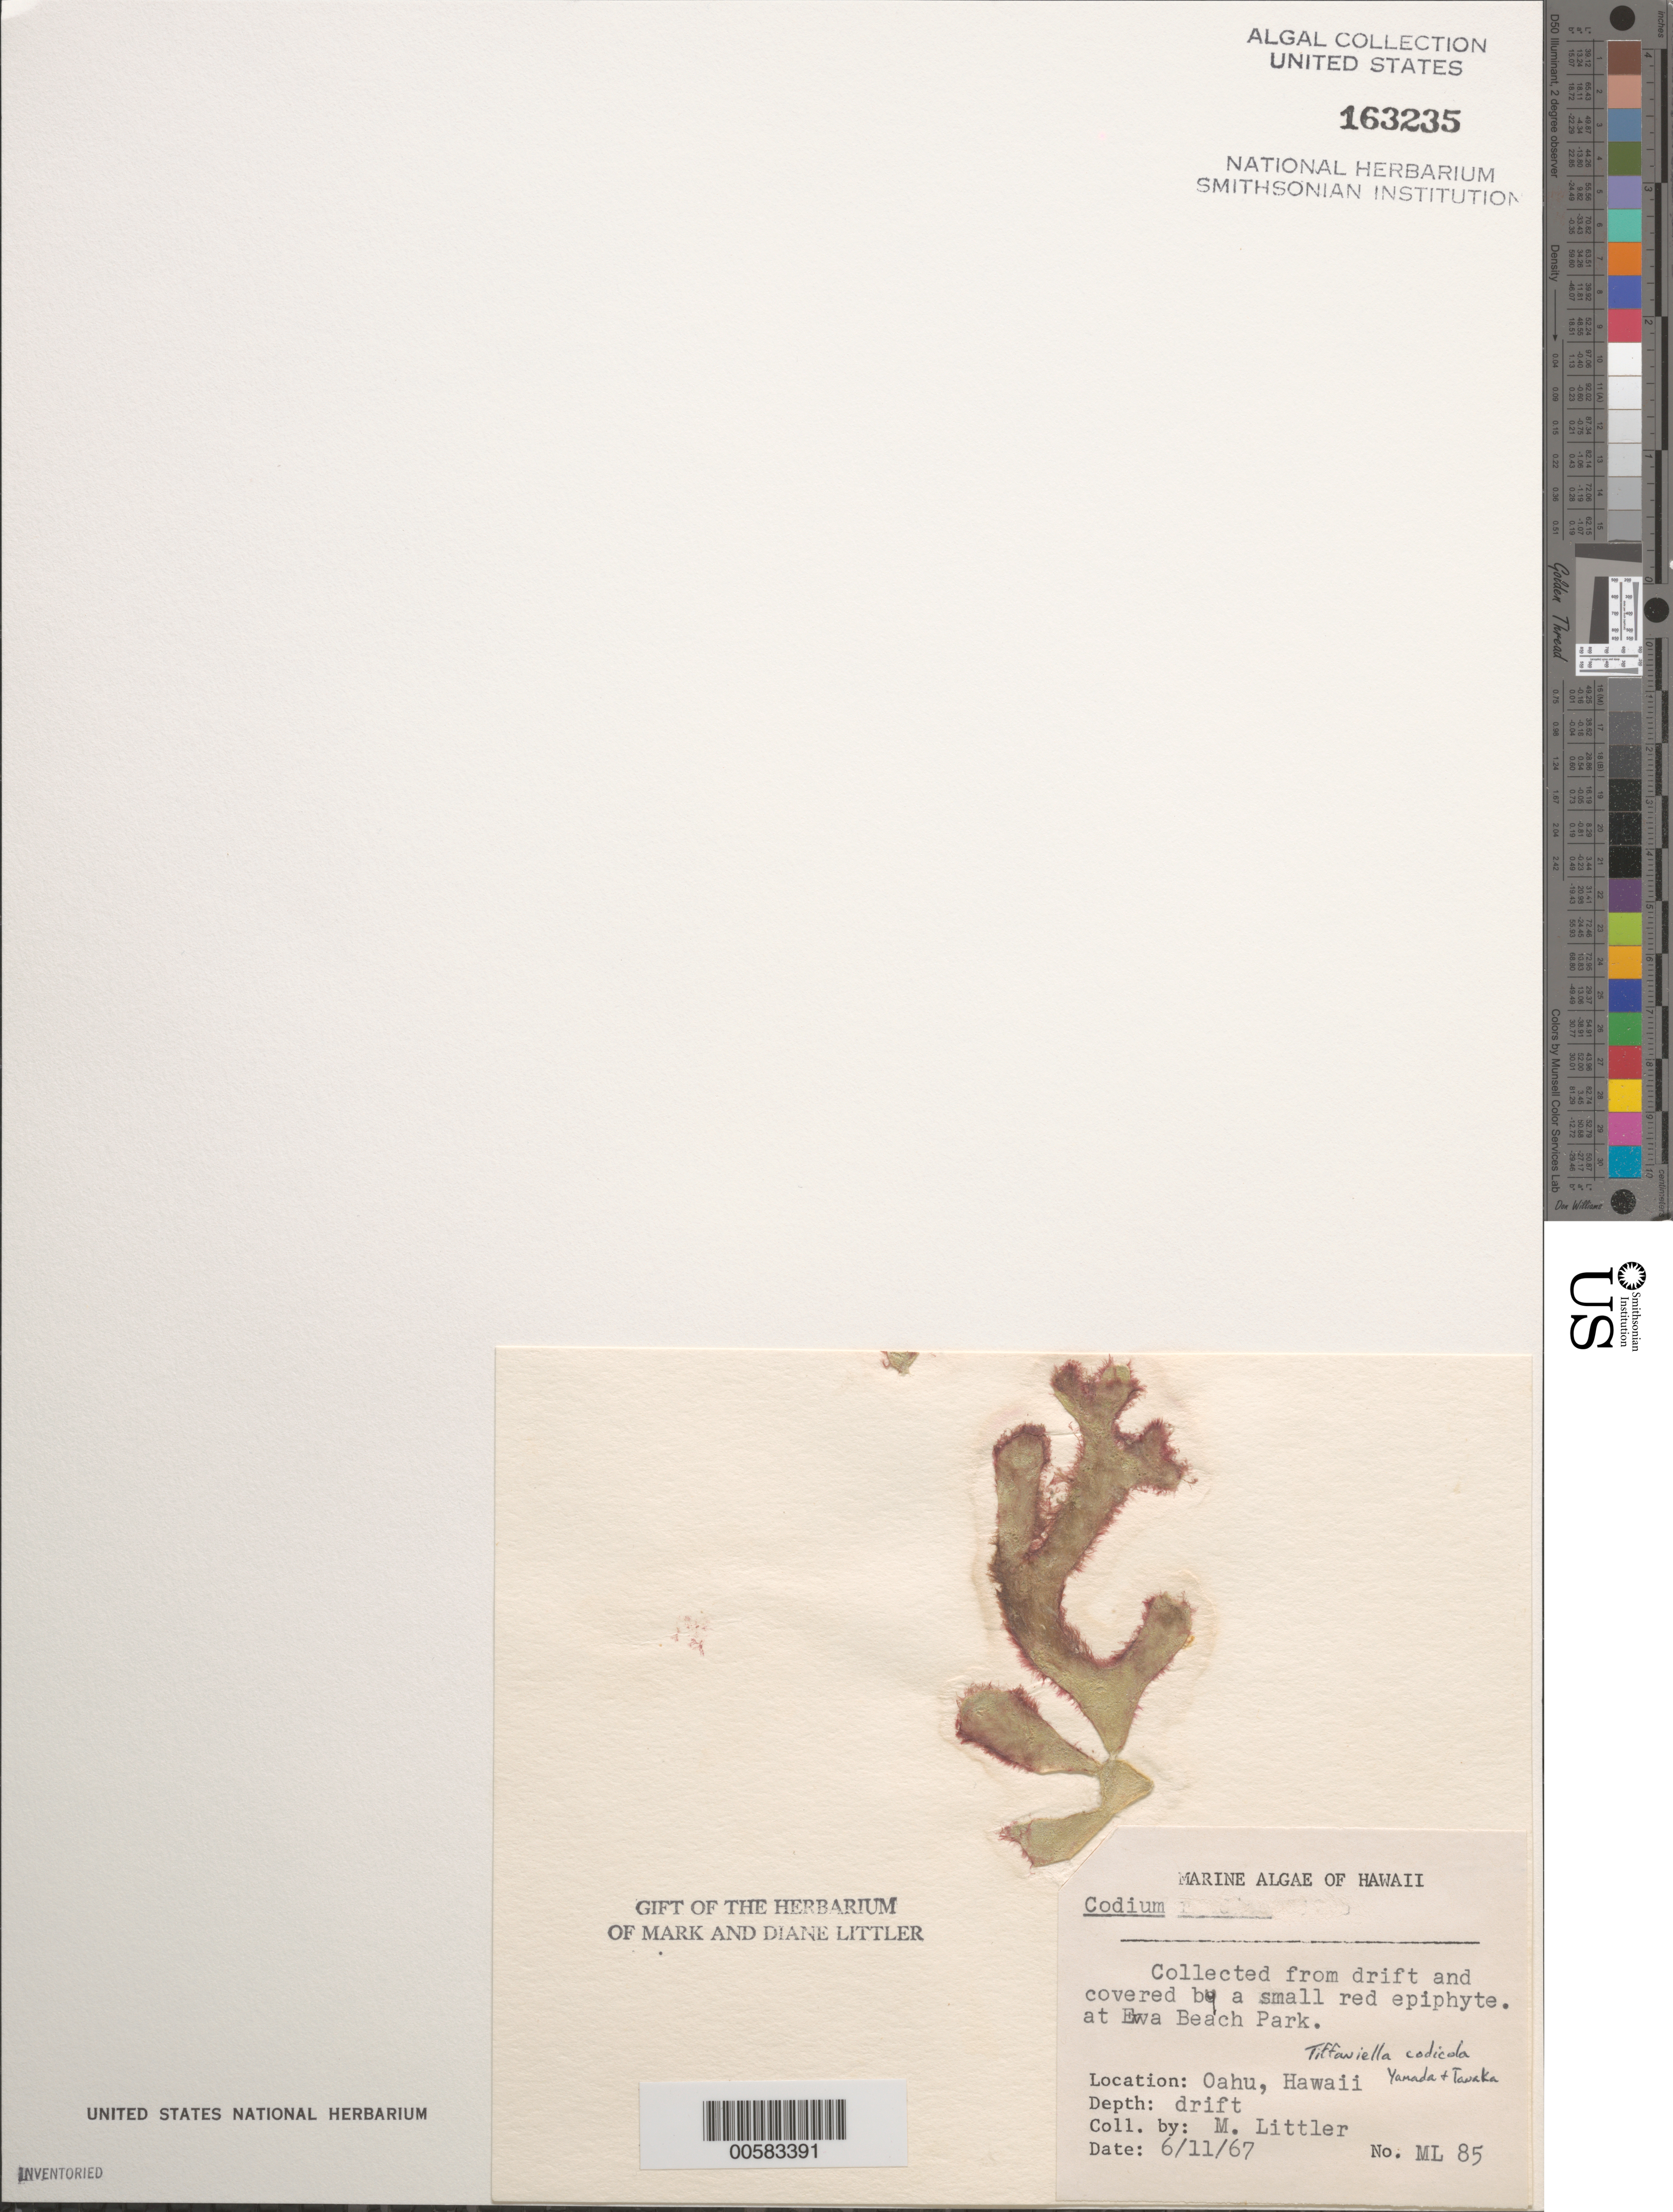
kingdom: Plantae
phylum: Chlorophyta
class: Ulvophyceae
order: Bryopsidales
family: Codiaceae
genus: Codium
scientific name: Codium sp.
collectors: M. M. Littler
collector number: ML 85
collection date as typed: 11 Jun 1967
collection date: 1967-06-11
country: United States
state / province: Hawaii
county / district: Honolulu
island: Oahu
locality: Ewa Beach Park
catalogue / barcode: US 163235